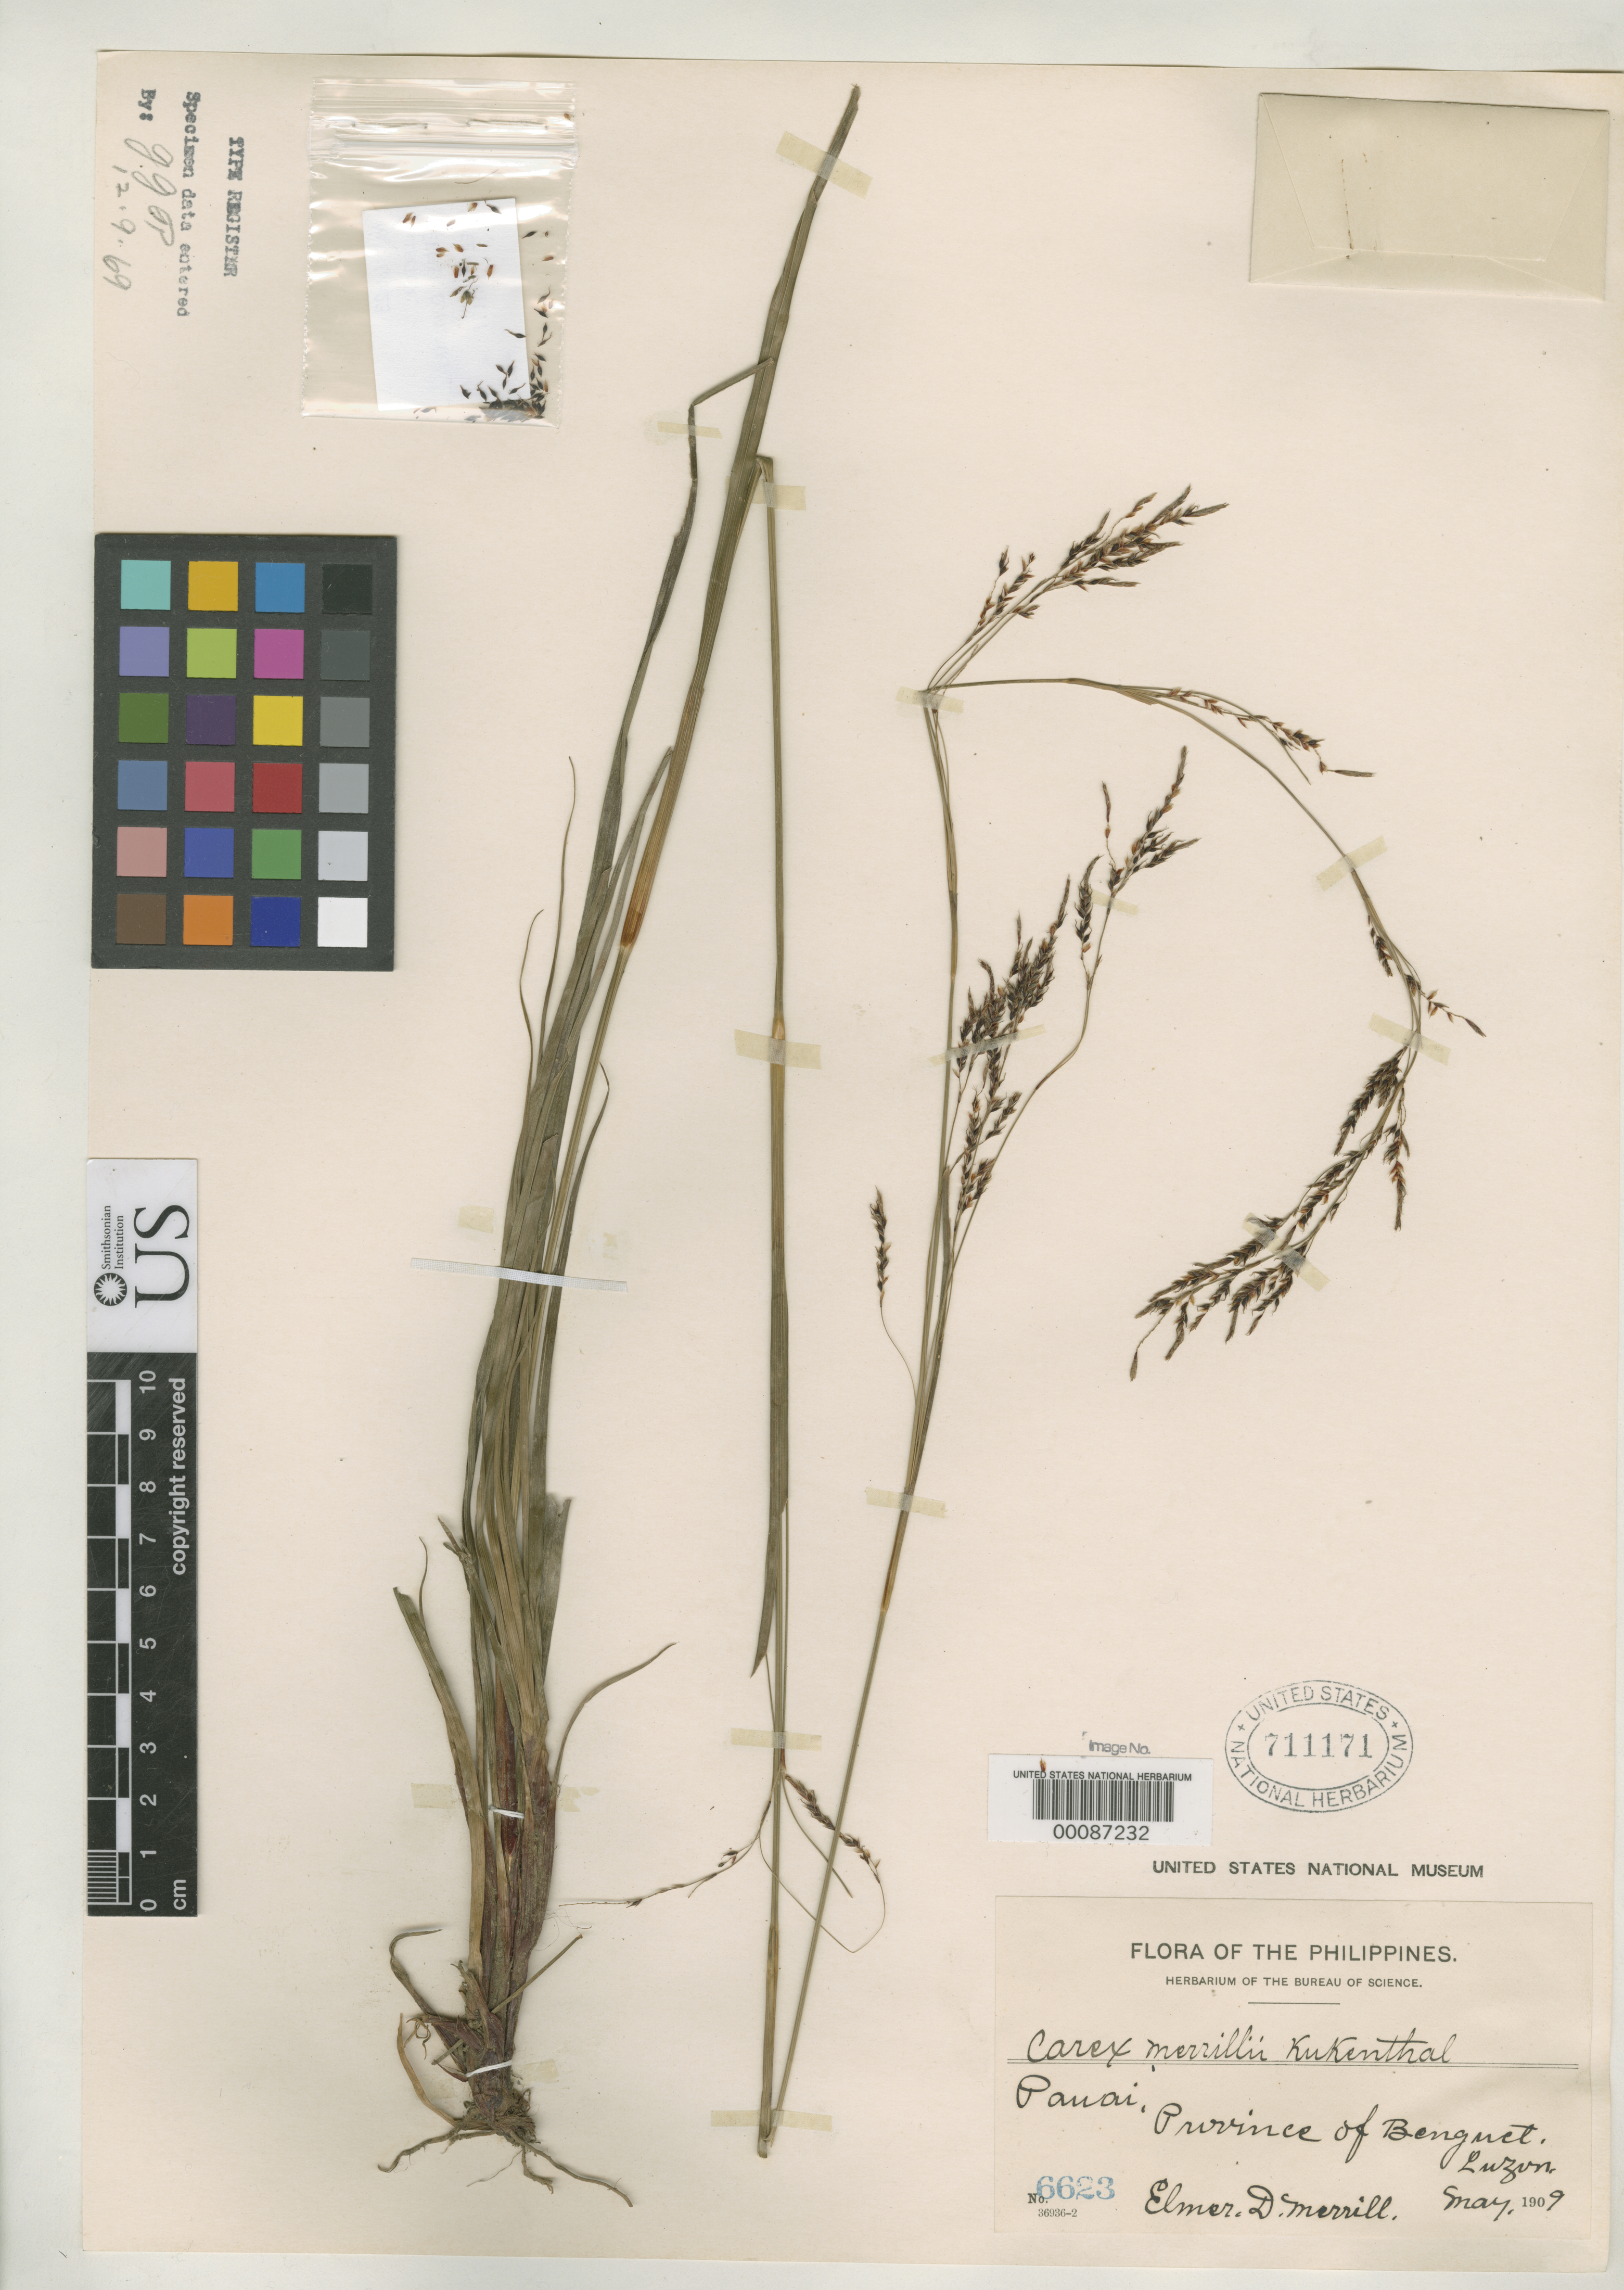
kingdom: Plantae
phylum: Tracheophyta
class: Liliopsida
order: Poales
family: Cyperaceae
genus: Carex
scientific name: Carex merrillii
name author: Kük.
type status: Isotype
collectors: E. D. Merrill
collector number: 6623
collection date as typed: May 1909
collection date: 1909-05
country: Philippines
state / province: Cordillera (Administrative Region)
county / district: Benguet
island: Luzon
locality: Panai.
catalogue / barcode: US 711171